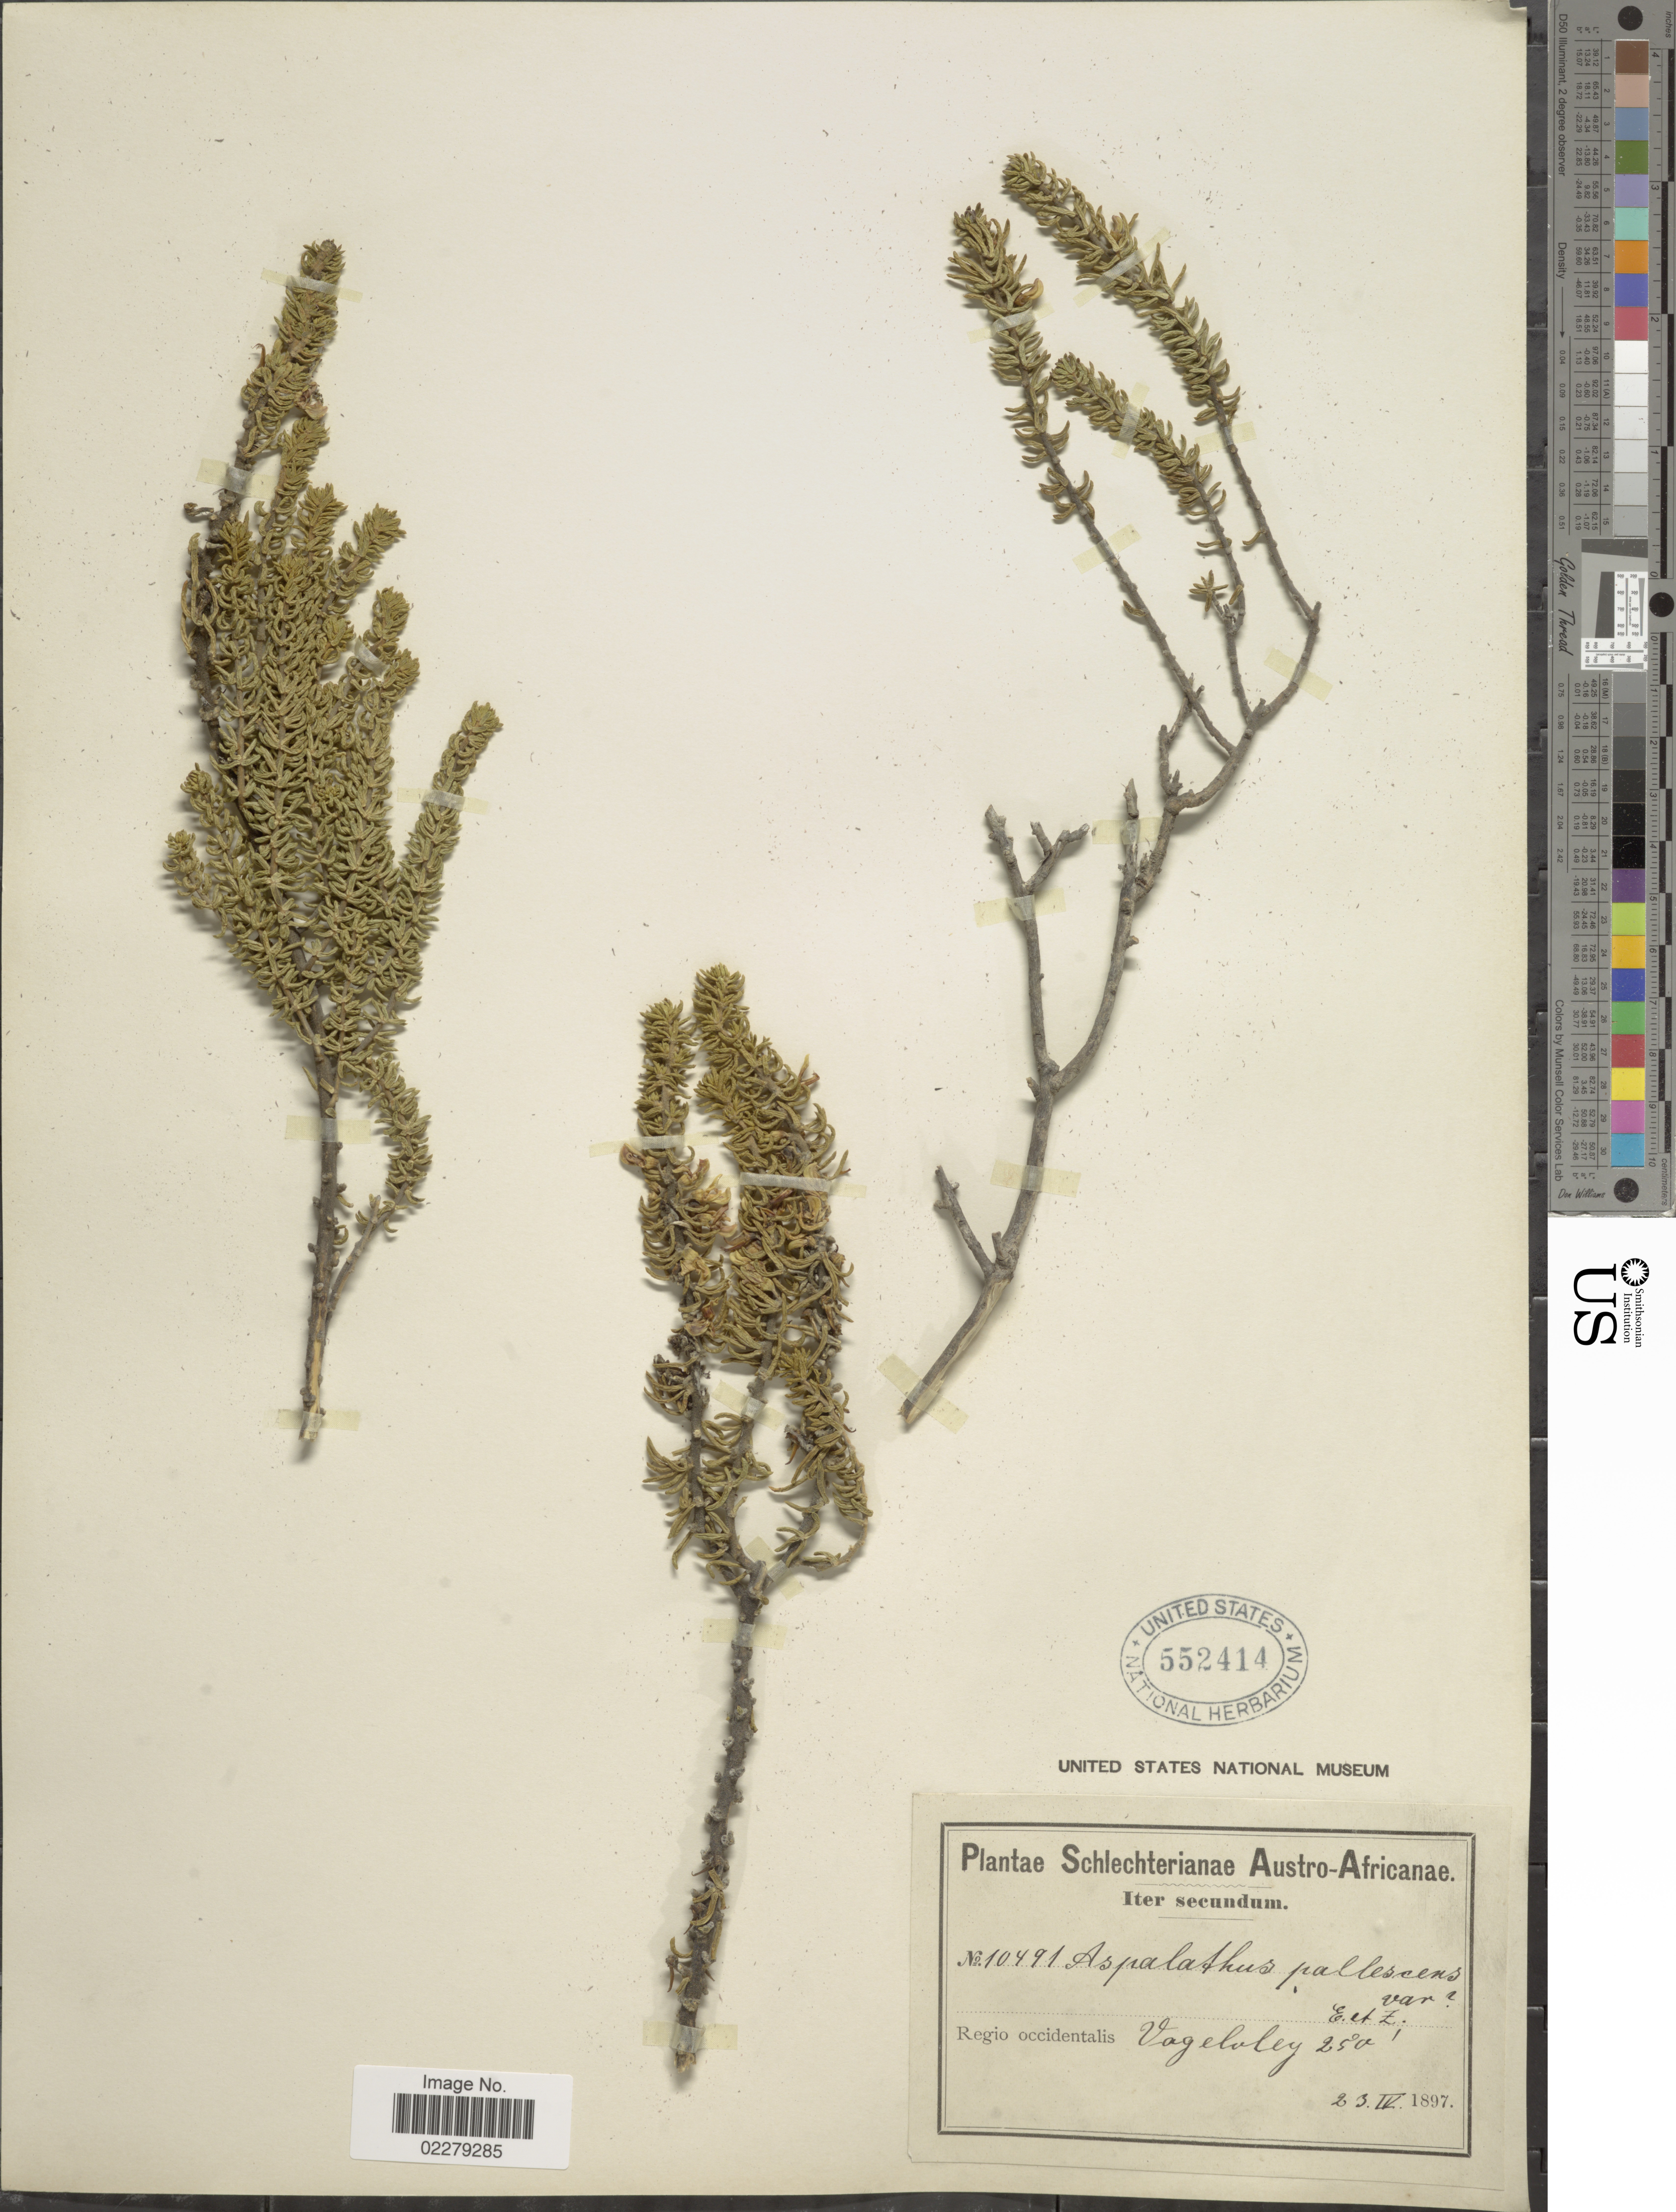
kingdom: Plantae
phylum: Tracheophyta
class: Magnoliopsida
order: Fabales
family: Fabaceae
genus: Aspalathus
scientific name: Aspalathus pallescens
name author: Eckl. & Zeyh.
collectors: Schlechter, --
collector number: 10491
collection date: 1897-04-23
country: South Africa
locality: Austro- Africanae. Regio occidentalis, Vogelvley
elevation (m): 76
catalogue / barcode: US 552414